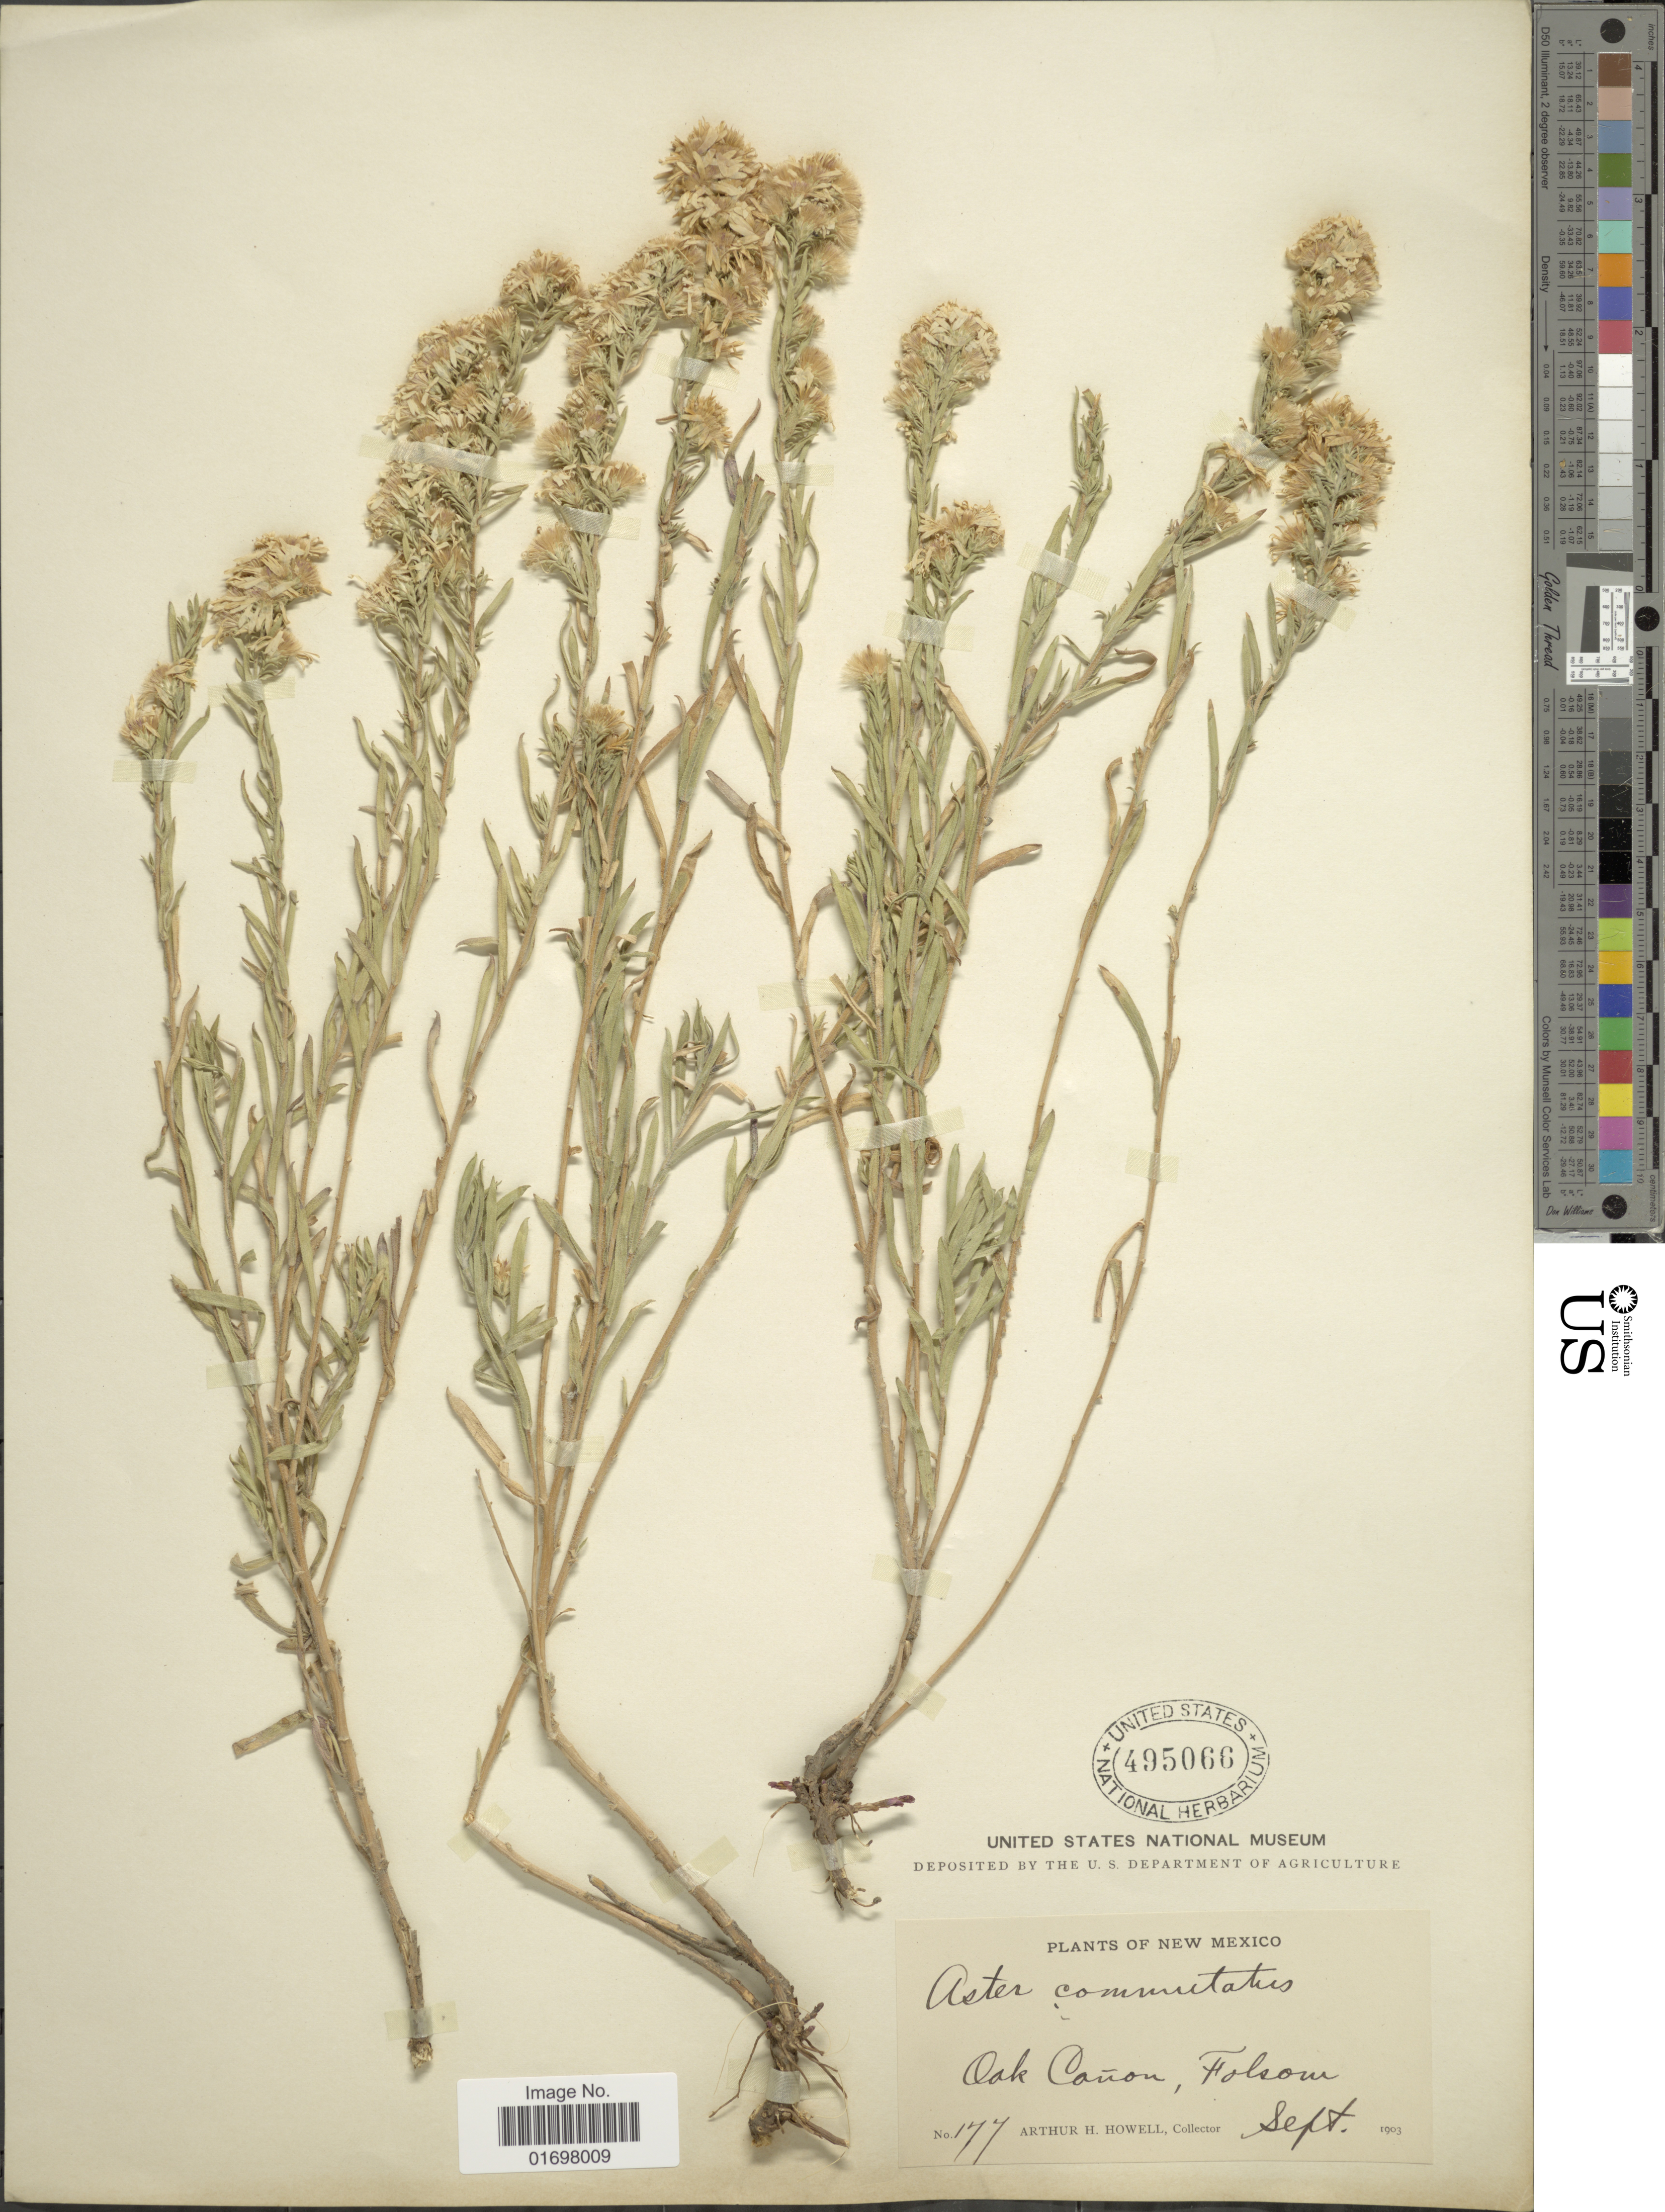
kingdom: Plantae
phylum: Tracheophyta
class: Magnoliopsida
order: Asterales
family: Asteraceae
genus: Symphyotrichum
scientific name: Symphyotrichum falcatum var. commutatum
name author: (Torr. & A. Gray) G.L. Nesom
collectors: A. H. Howell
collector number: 177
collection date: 1903-09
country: United States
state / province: New Mexico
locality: New Mexico. Oak Canon, Folsom.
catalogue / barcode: US 495066